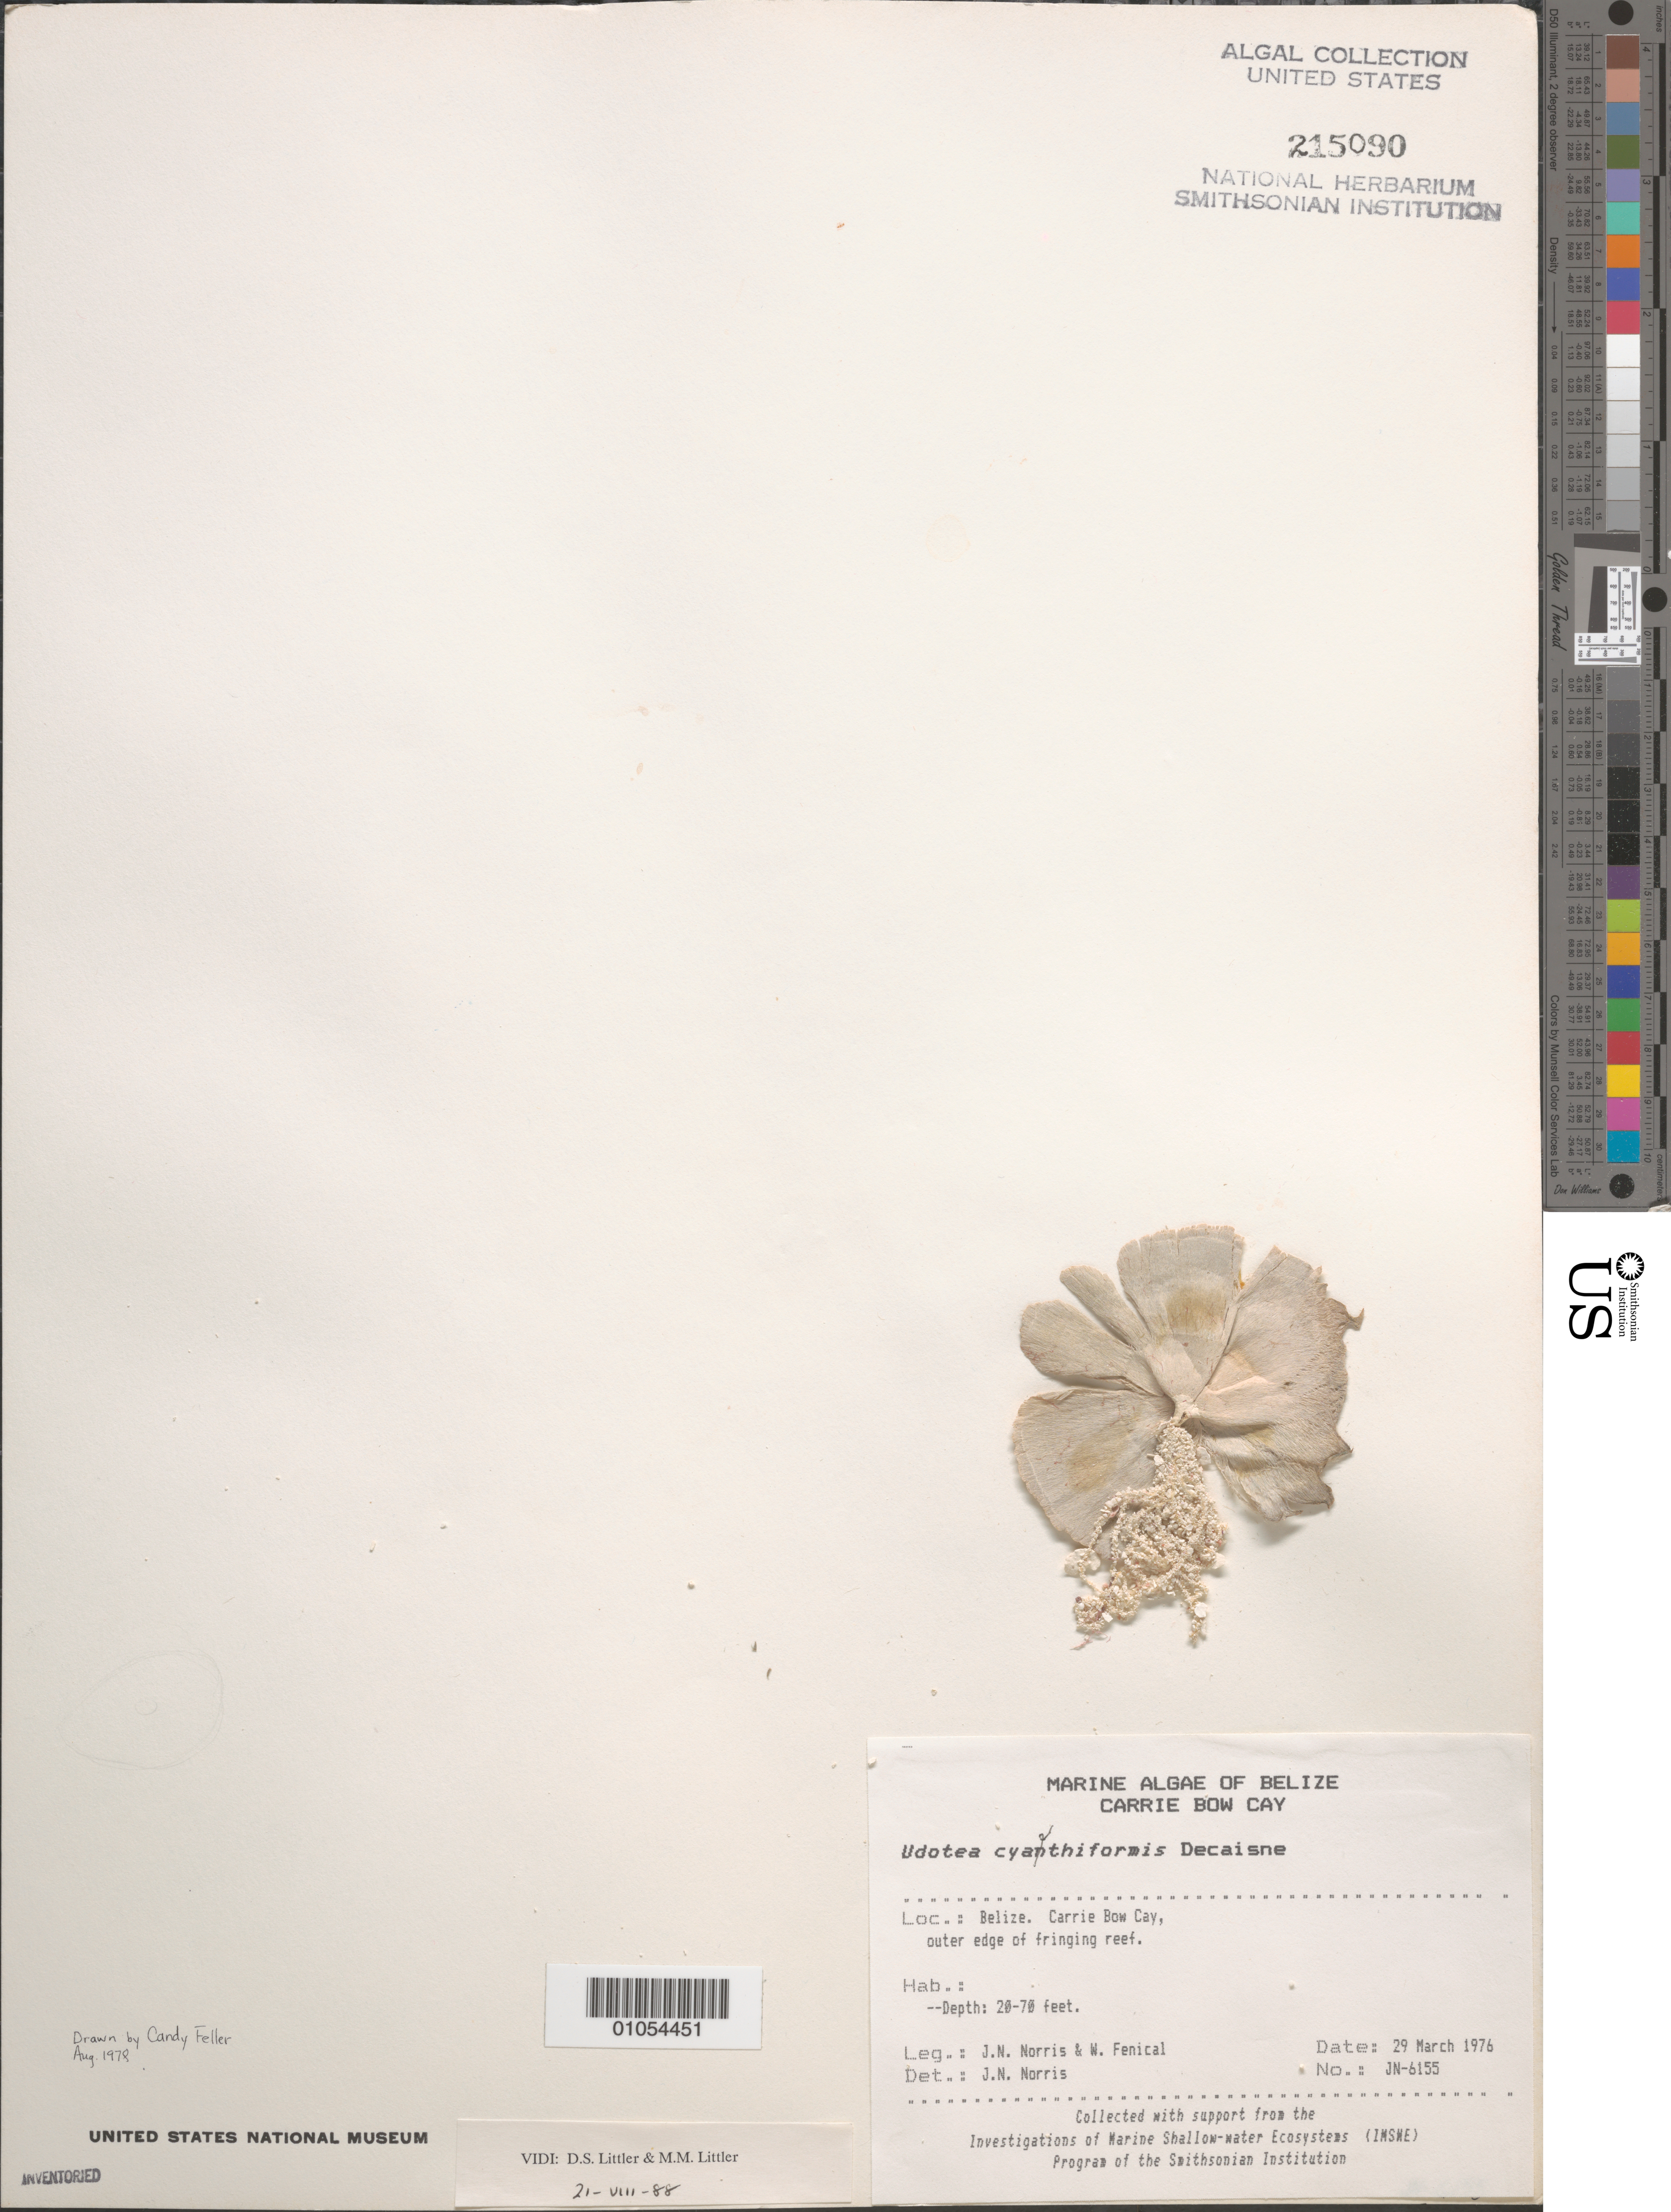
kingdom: Plantae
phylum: Chlorophyta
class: Ulvophyceae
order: Bryopsidales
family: Udoteaceae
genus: Udotea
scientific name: Udotea cyathiformis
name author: Decne.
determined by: Norris, James N.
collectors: J. N. Norris & W. Fenical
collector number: JN-6155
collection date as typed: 29 Mar 1976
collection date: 1976-03-29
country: Belize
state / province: Stann Creek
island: Carrie Bow Cay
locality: Outer edge of fringing reef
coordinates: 16 48'N, 88 05'W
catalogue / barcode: US 215090